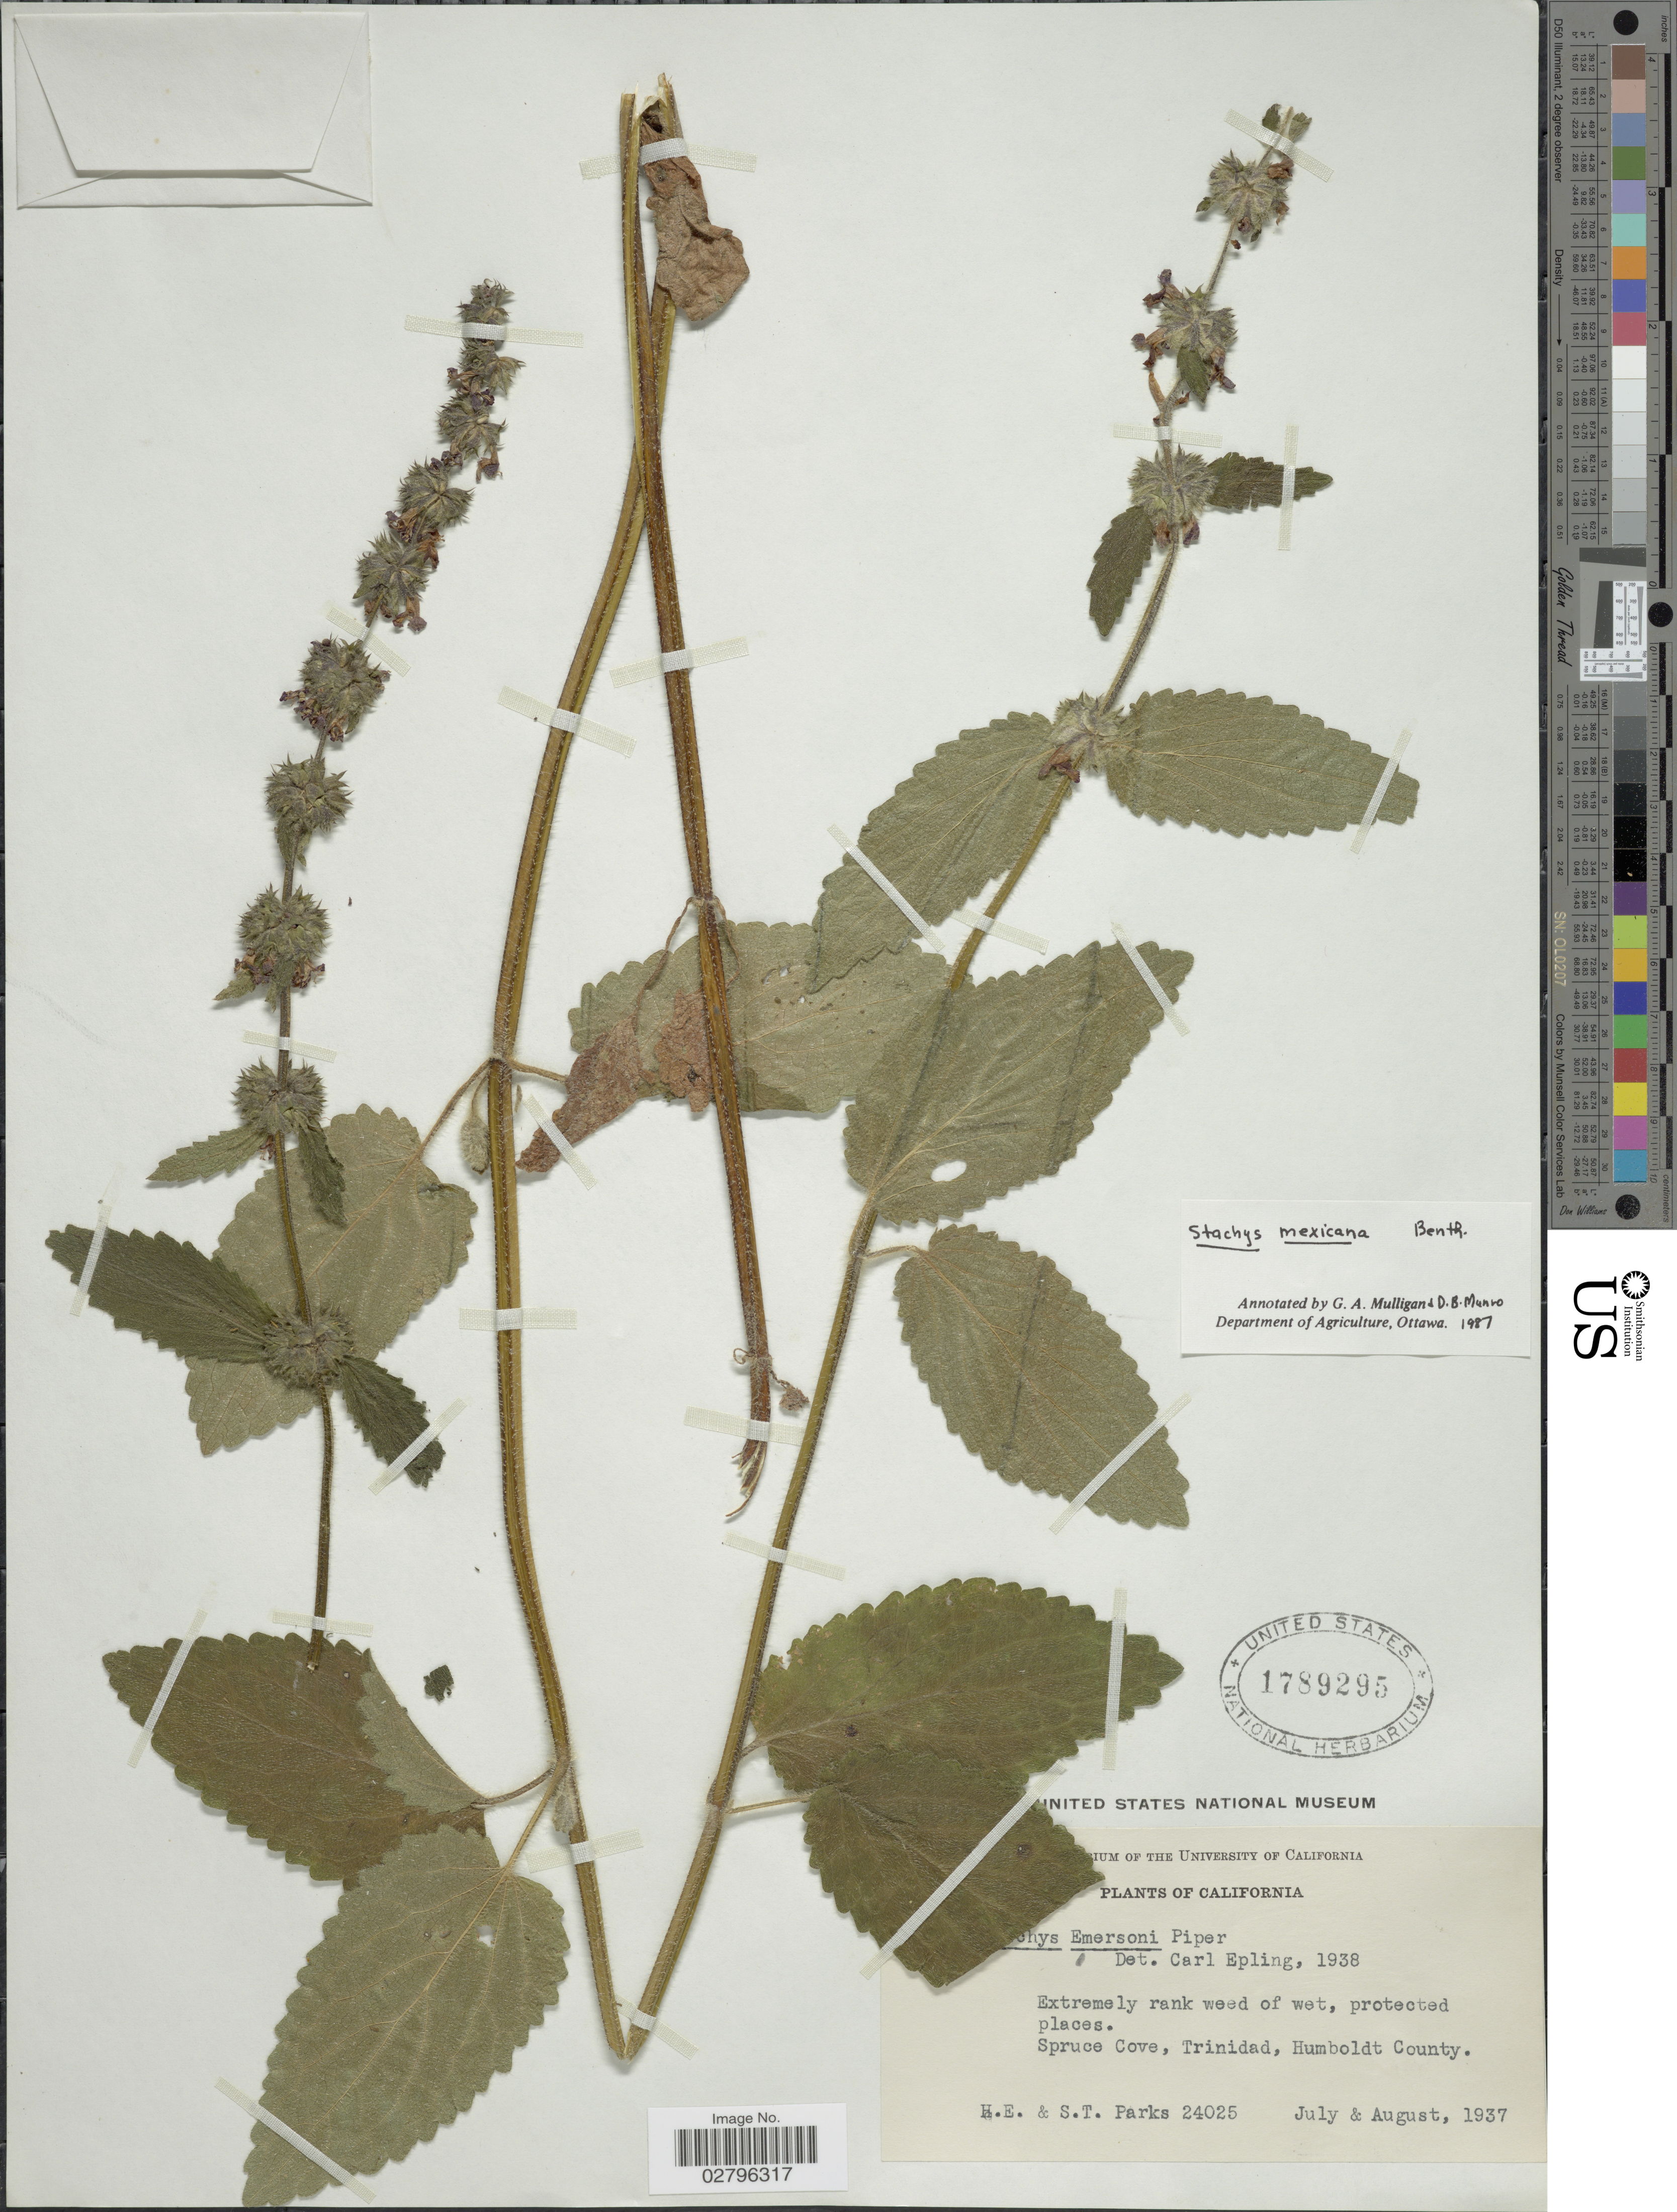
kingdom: Plantae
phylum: Tracheophyta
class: Magnoliopsida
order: Lamiales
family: Lamiaceae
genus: Stachys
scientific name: Stachys mexicana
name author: Benth.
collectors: H. E. Parks & S. Parks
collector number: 24025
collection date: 1937-07/1937-08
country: United States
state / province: California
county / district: Humboldt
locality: Spruce Cove, Trinidad, Humboldt County.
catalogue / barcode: US 1789295